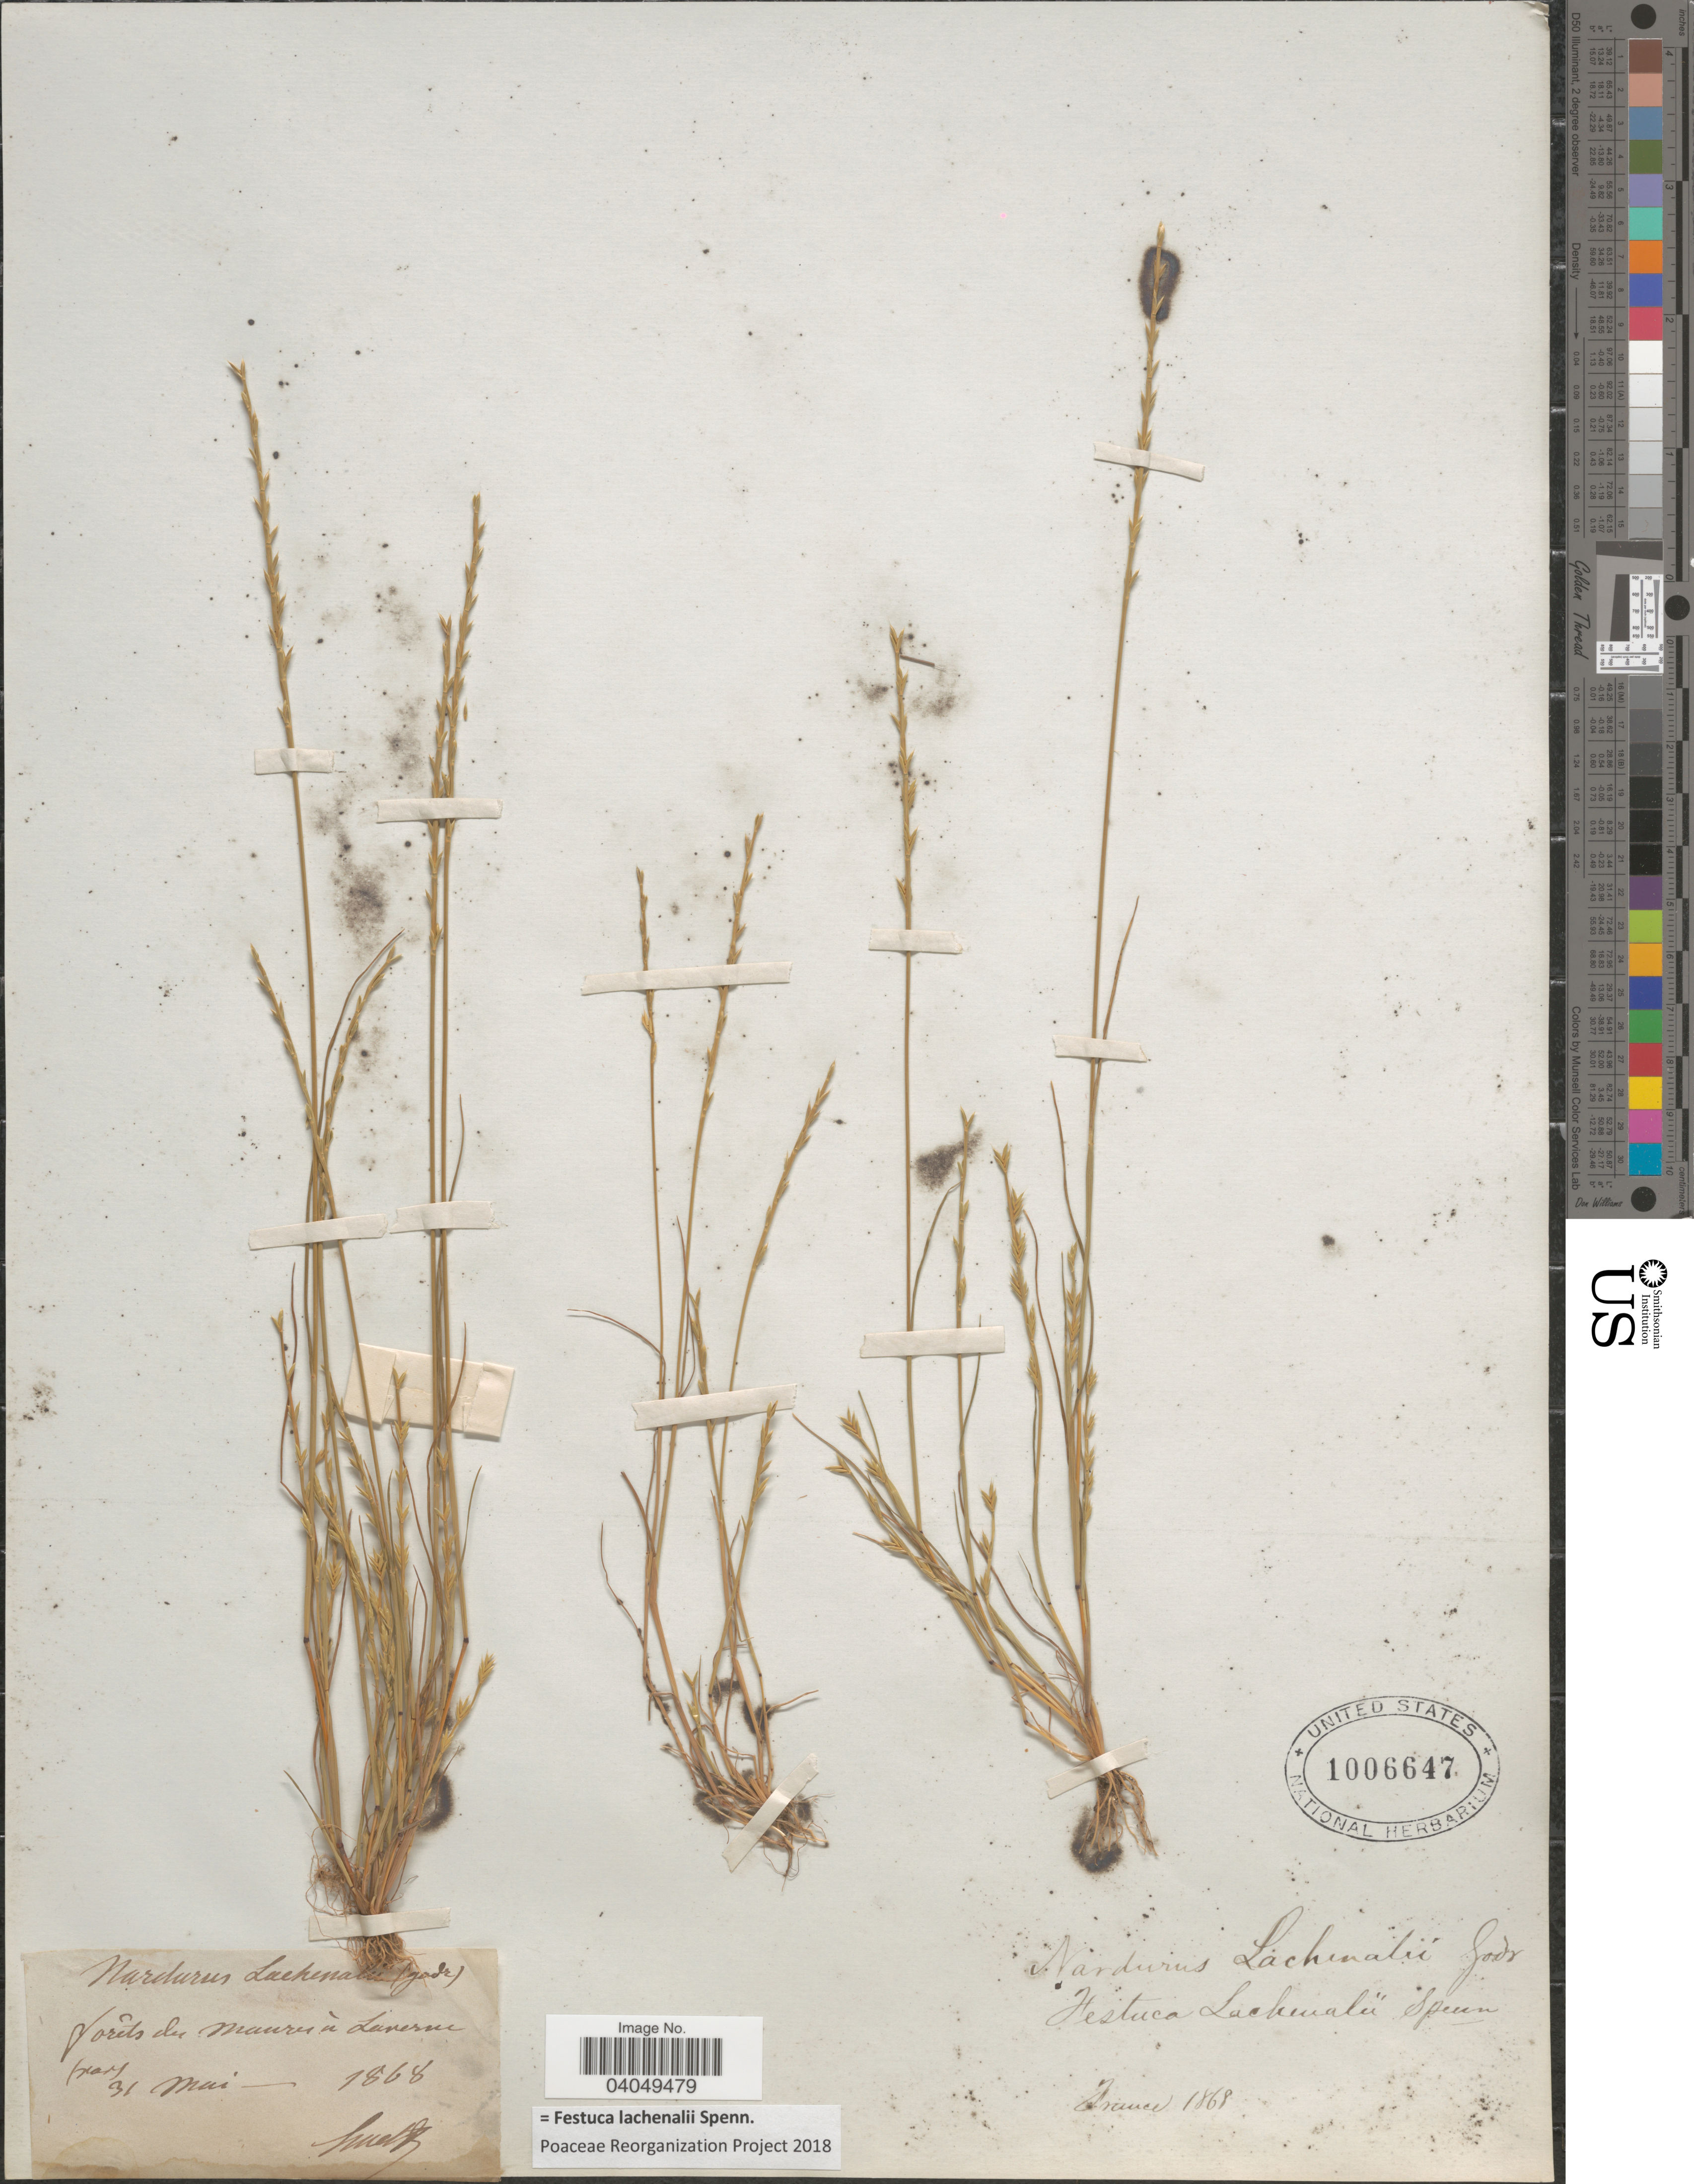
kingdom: Plantae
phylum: Tracheophyta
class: Liliopsida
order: Poales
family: Poaceae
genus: Festuca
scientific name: Festuca lachenalii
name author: Spenn.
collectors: Huetz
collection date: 1868-05-31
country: France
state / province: Provence-Alpes-Côte d'Azur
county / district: Var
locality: Forêts de Maures à Laverne (var).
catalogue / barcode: US 1006647